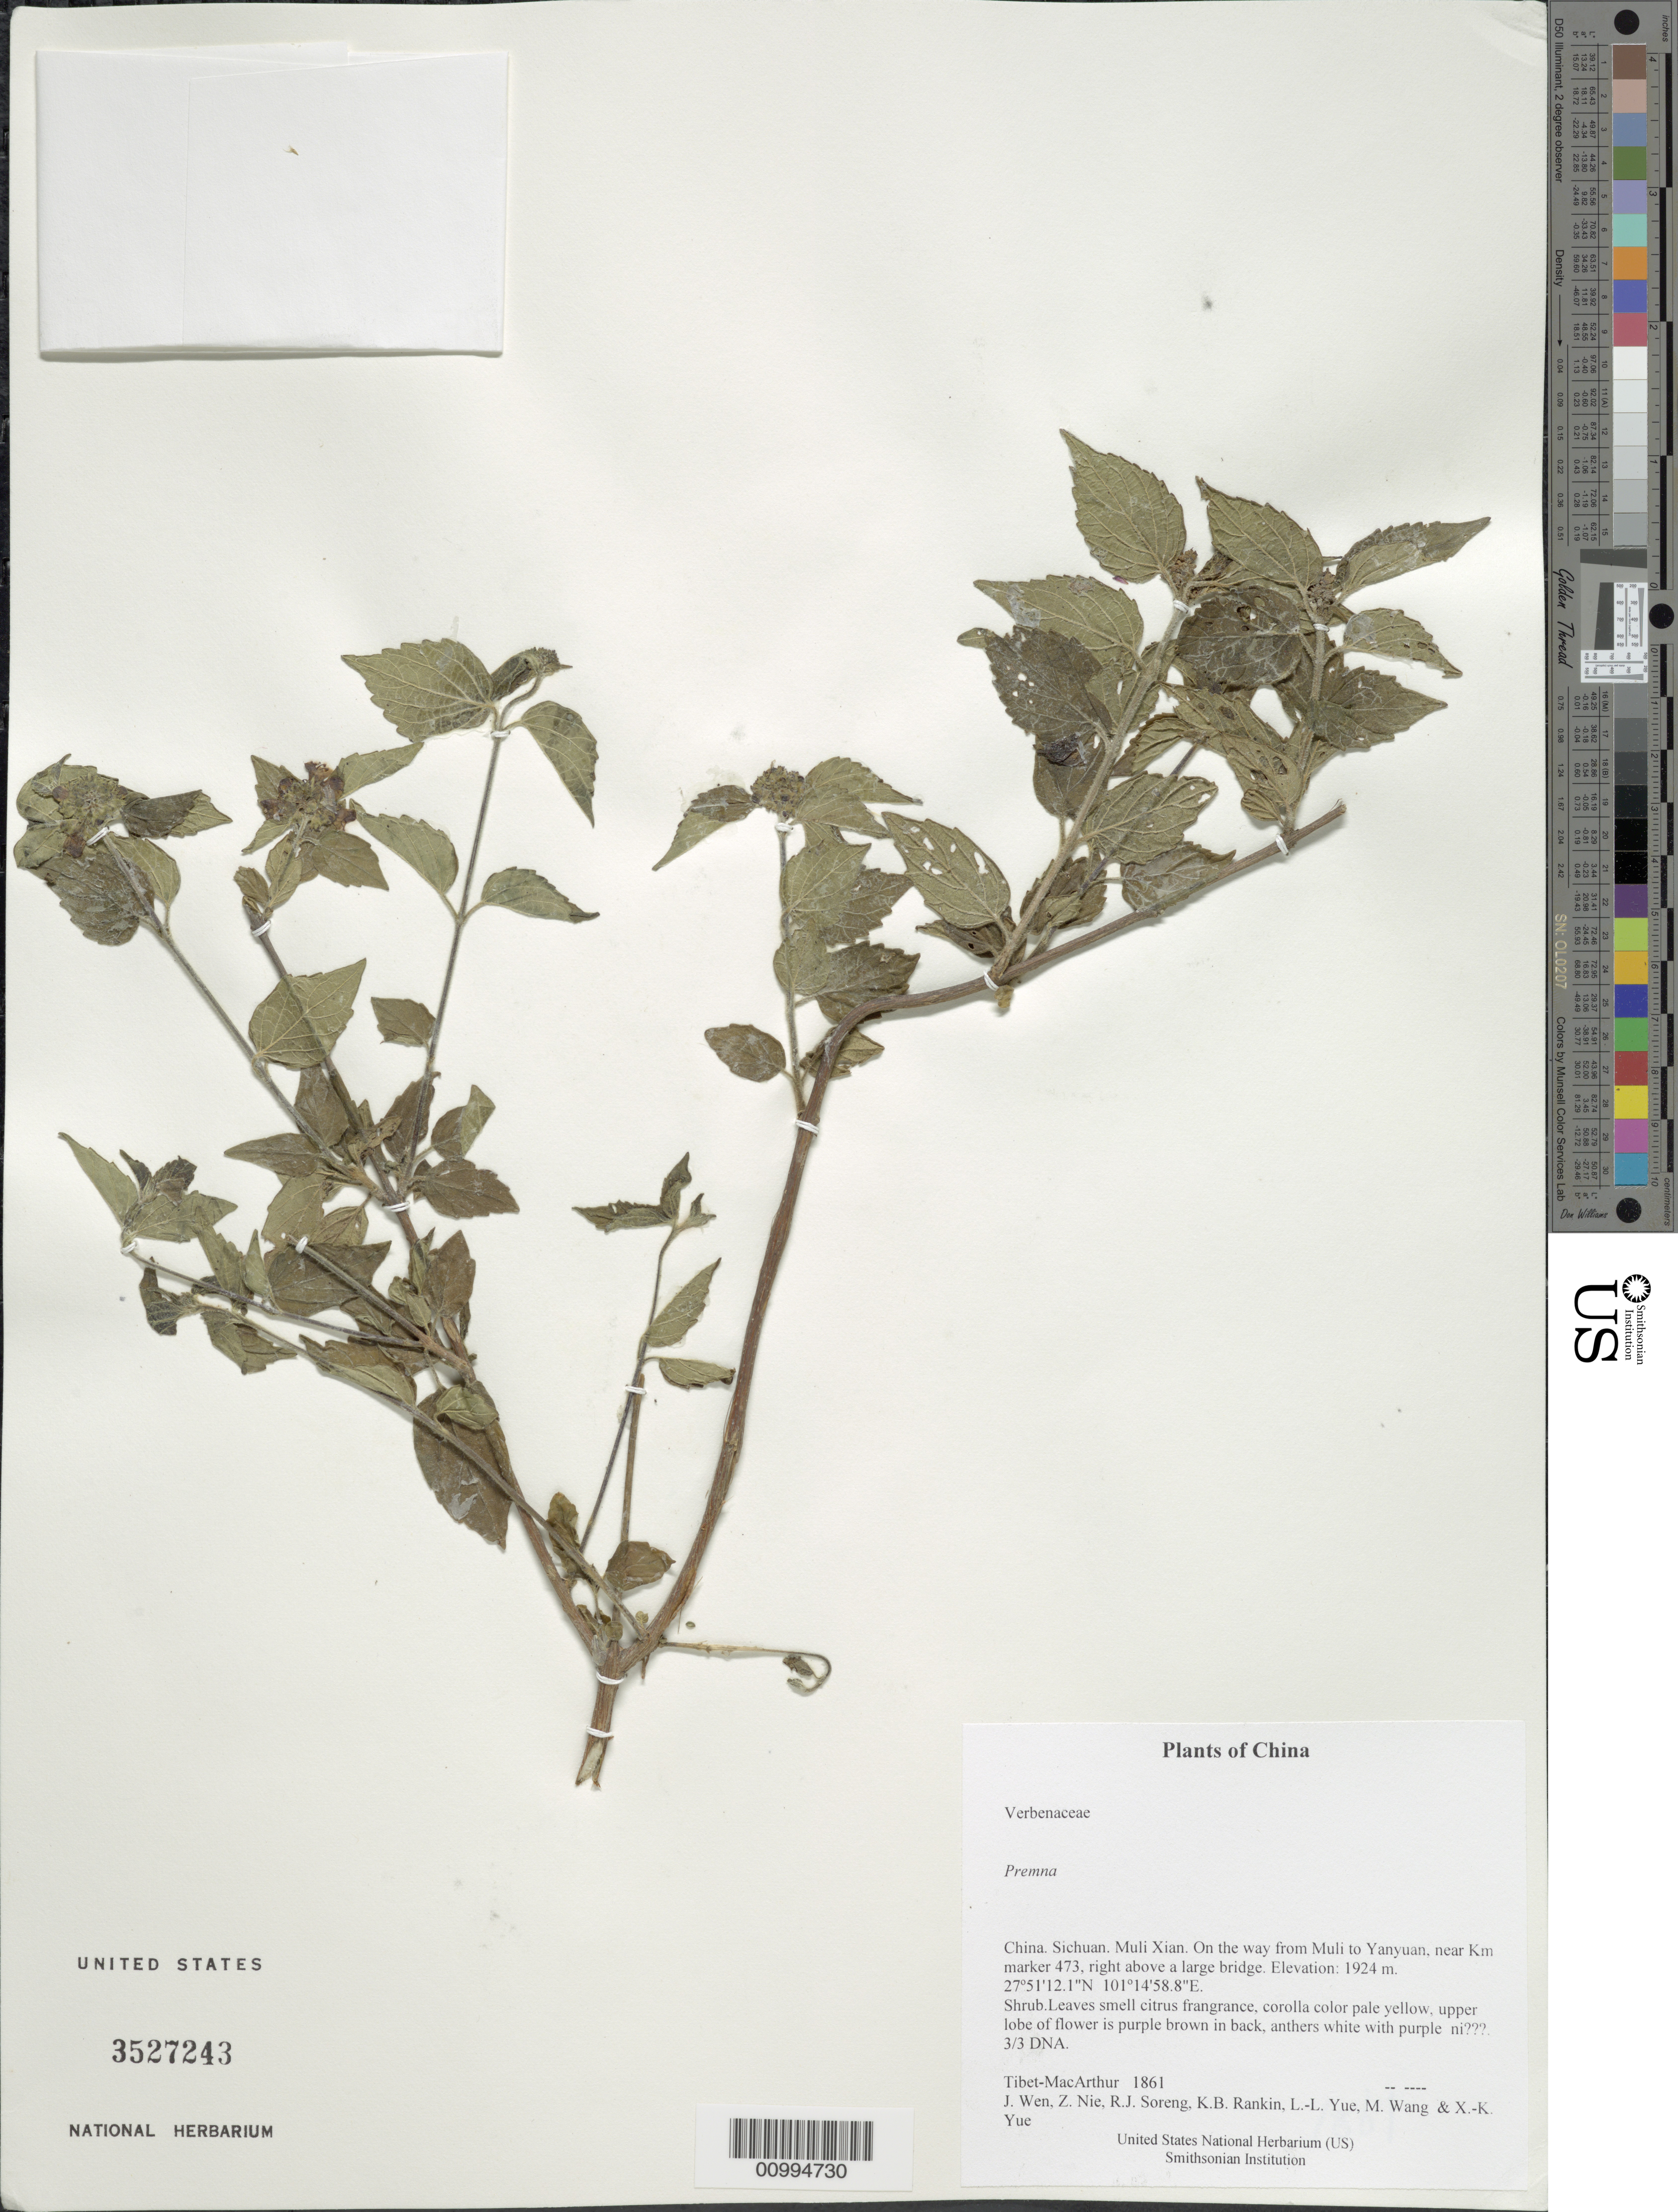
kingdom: Plantae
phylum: Tracheophyta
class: Magnoliopsida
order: Lamiales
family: Lamiaceae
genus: Premna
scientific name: Premna sp.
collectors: Tibet-MacArthur, J. Wen, Z. Nie, R. J. Soreng, K. Rankin, L. Yue, M. Wang & X. Yue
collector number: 1861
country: China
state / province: Sichuan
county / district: Muli Xian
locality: On the way from Muli to Yanyuan, near Km marker 473, right above a large bridge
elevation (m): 1924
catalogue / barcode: US 3527243